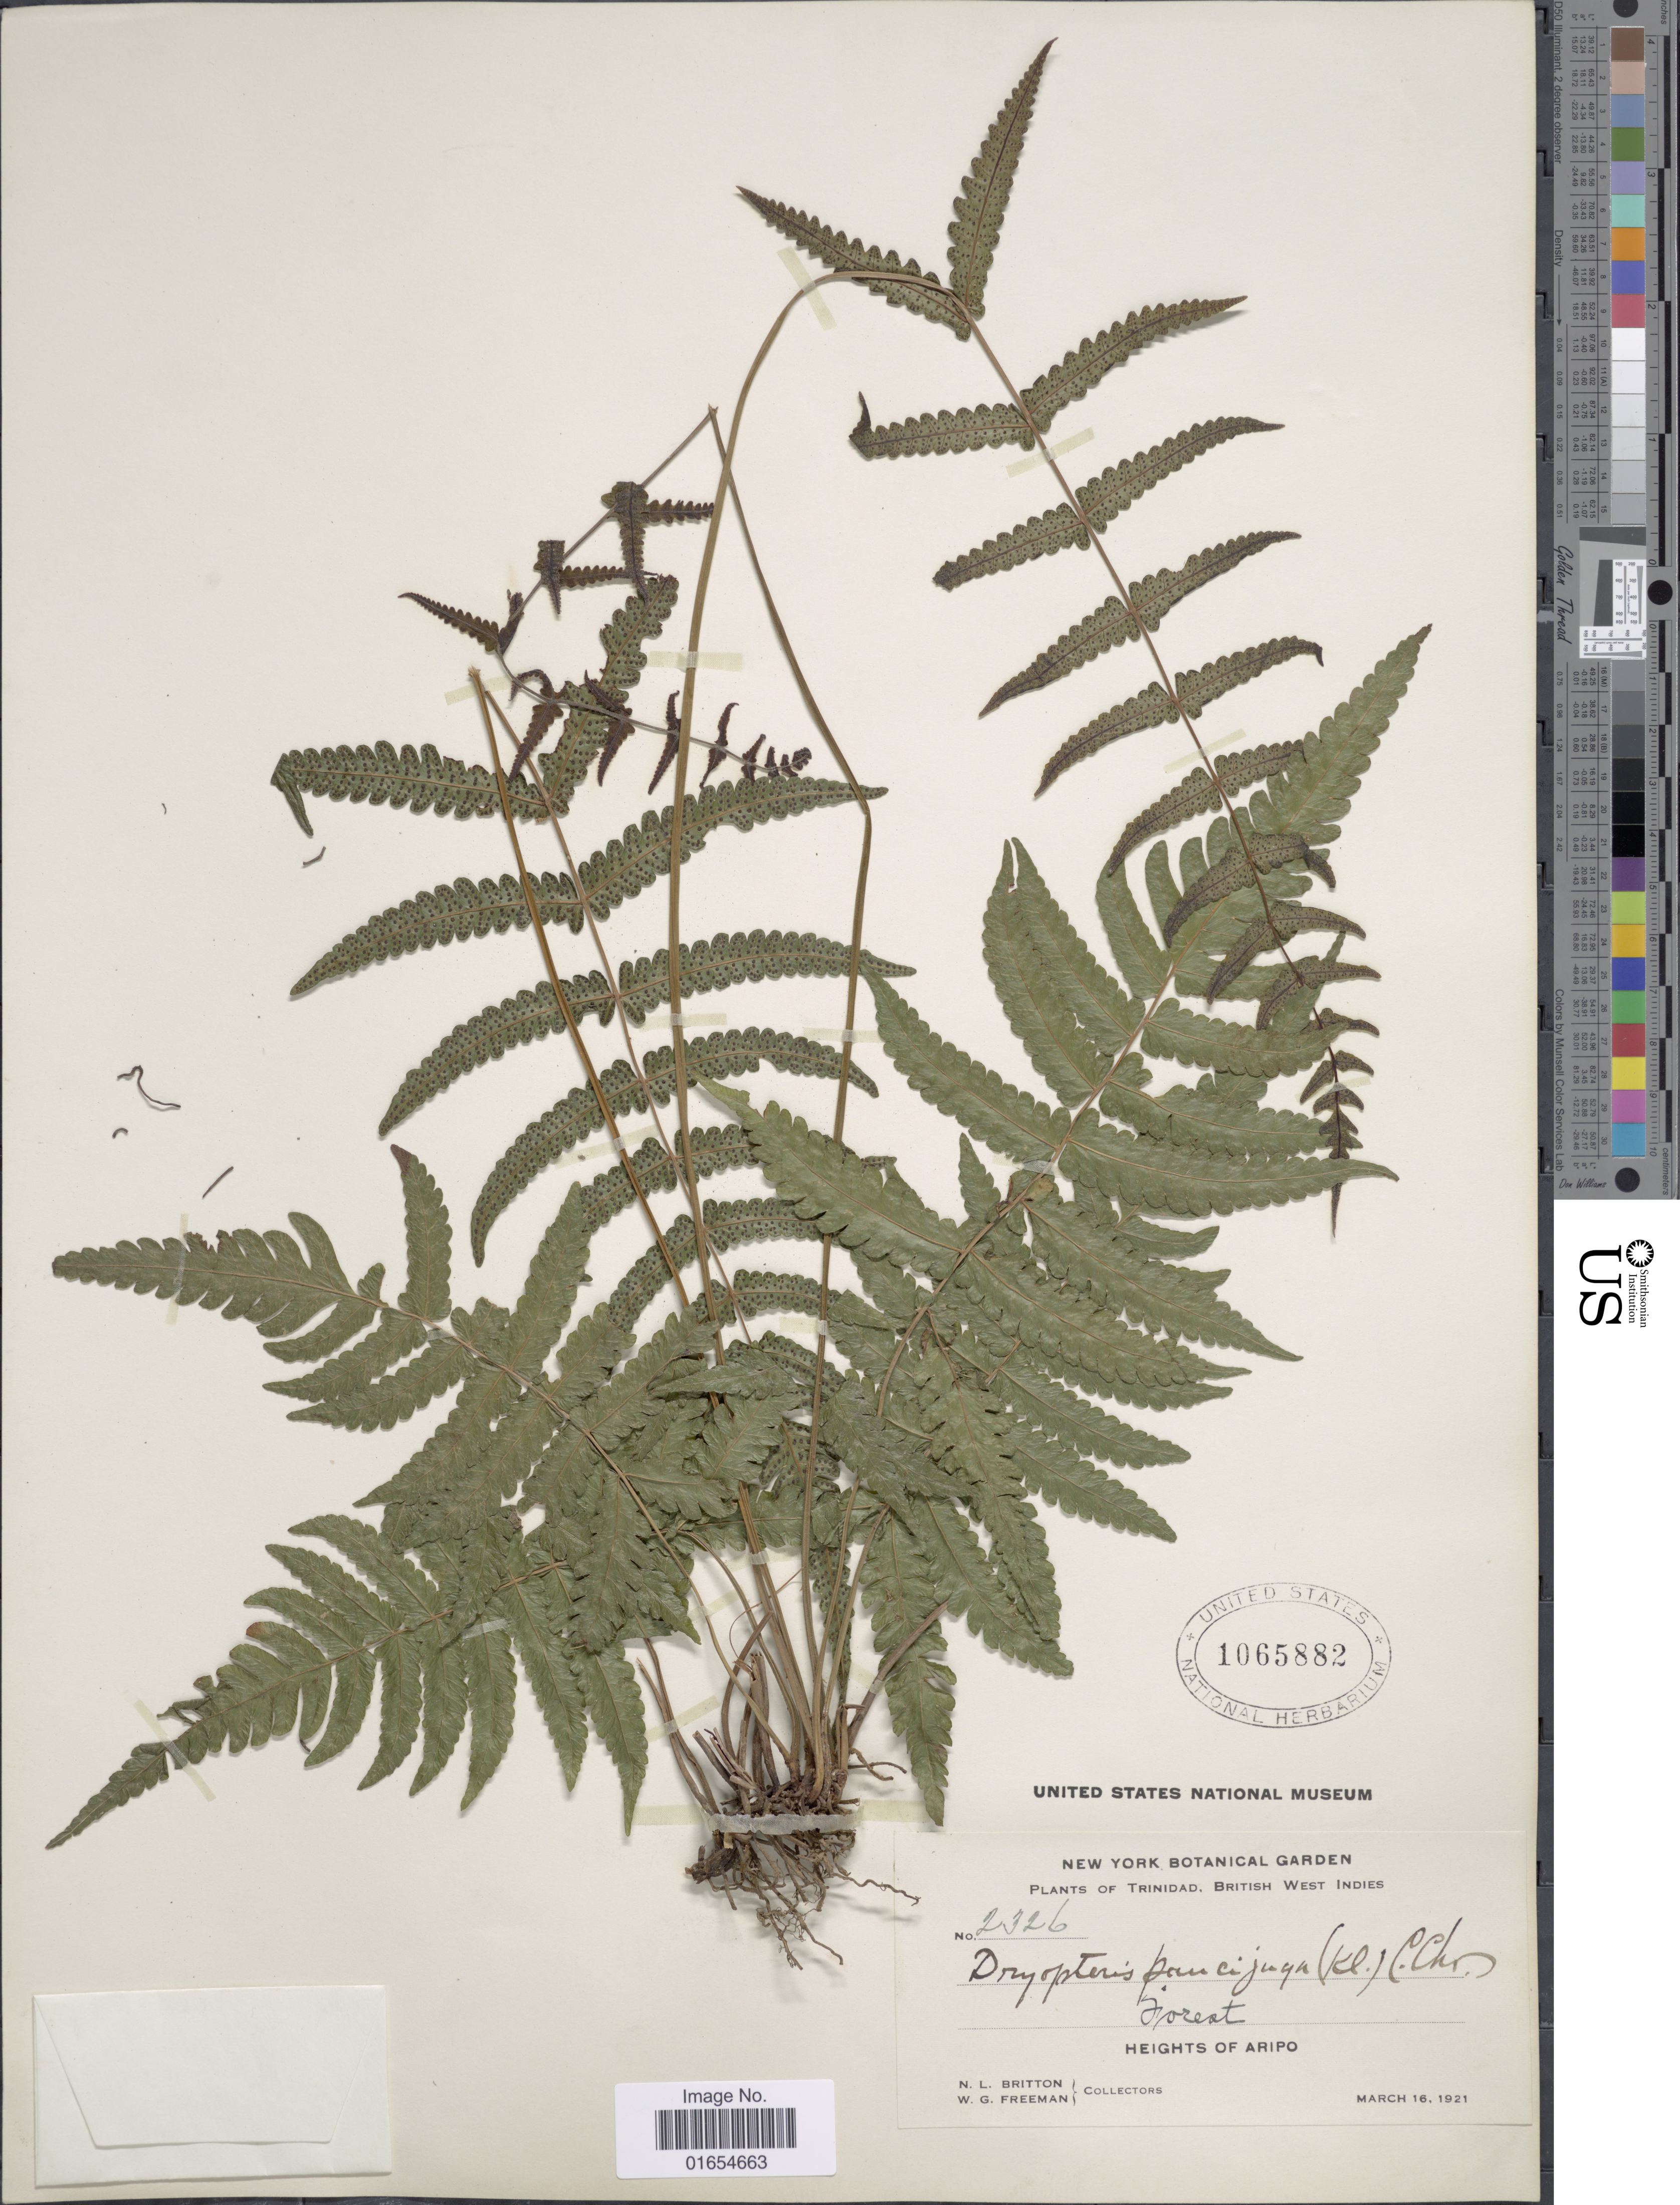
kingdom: Plantae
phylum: Tracheophyta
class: Polypodiopsida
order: Polypodiales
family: Thelypteridaceae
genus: Goniopteris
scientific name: Goniopteris paucijuga (Klotzsch) comb. nov., ined 2015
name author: (Klotzsch)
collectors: N. Britton & W. Freeman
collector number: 2326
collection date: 1921-03-16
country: Trinidad and Tobago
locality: British West Indies, Heights of Aripo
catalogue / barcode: US 1065882